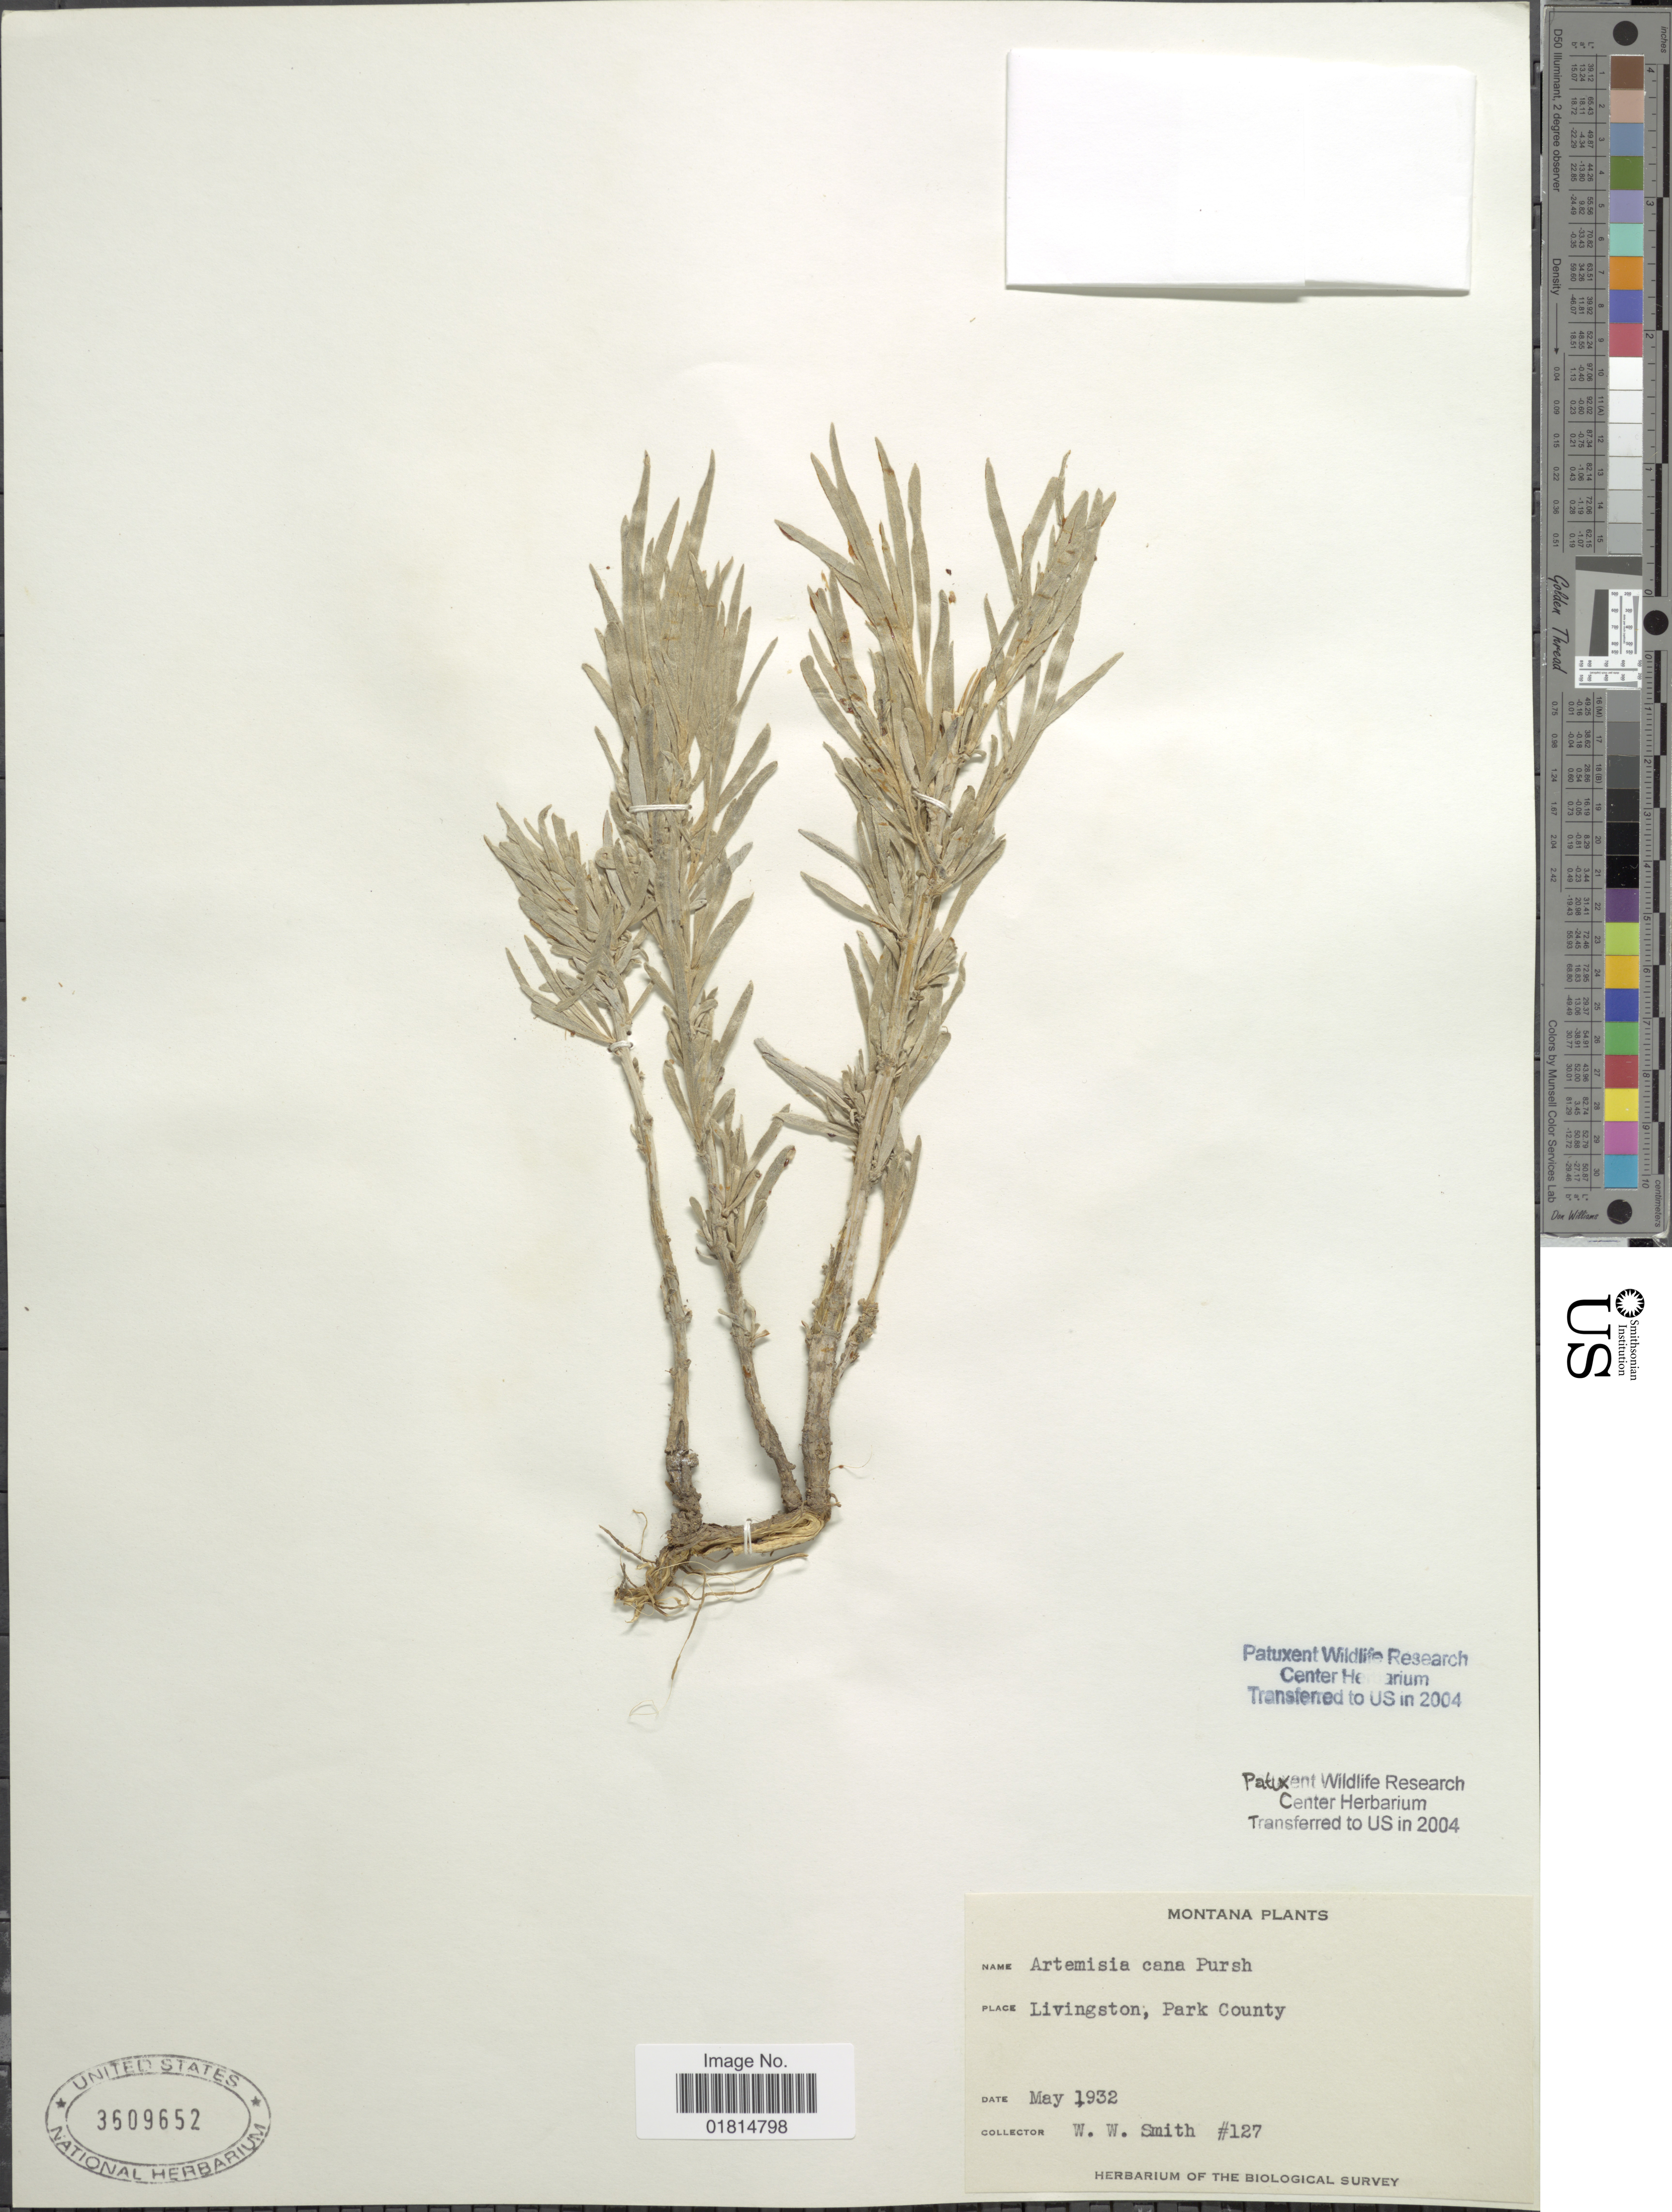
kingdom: Plantae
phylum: Tracheophyta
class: Magnoliopsida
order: Asterales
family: Asteraceae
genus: Artemisia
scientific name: Artemisia cana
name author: Pursh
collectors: W. W. Smith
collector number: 127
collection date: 1932-05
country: United States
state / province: Montana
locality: Livingston, Park County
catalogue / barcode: US 3609652